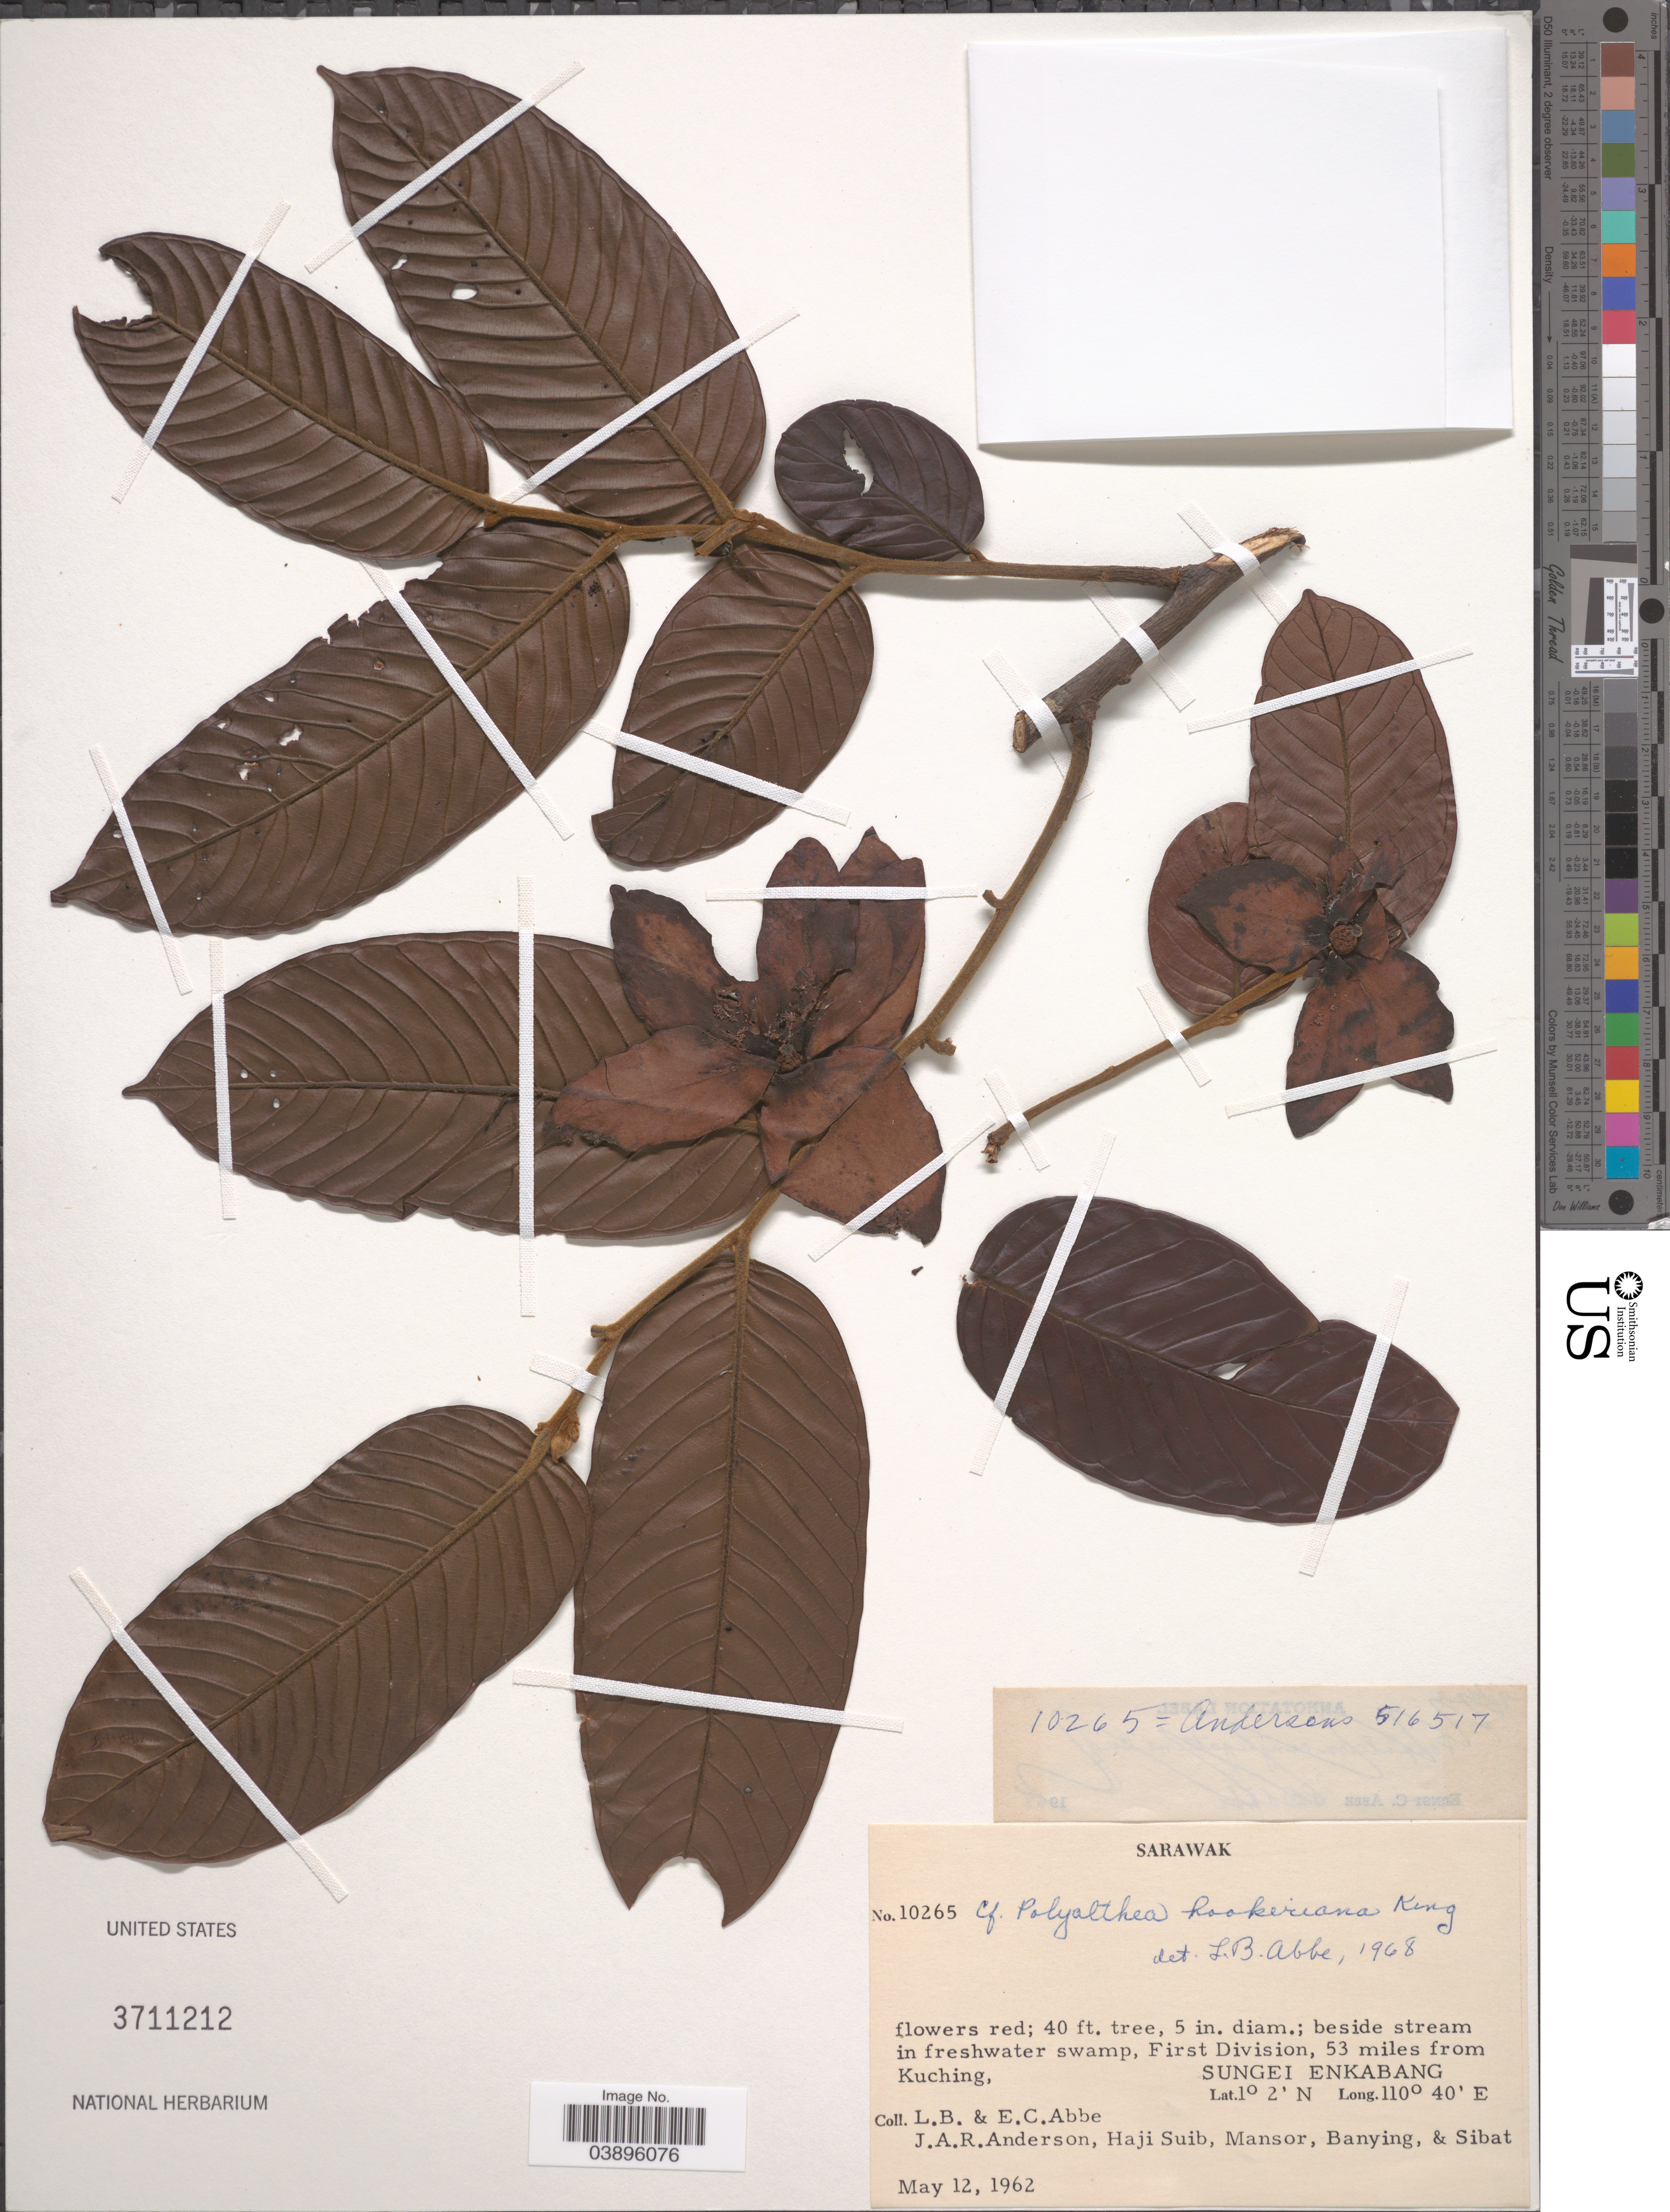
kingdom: Plantae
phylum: Tracheophyta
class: Magnoliopsida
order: Magnoliales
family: Annonaceae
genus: Monoon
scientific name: Monoon hookerianum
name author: (King) B. Xue & R.M.K. Saunders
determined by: Wagner, W. L., (BOT), Smithsonian Institution - National Museum of Natural History (UNITED STATES)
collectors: L. B. Abbe, E. C. Abbe, J. A. R. Anderson, H. Suib & et al.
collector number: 10265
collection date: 1962-05-12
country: Malaysia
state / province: Sarawak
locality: Beside stream in freshwater swamp, First Division, 53 miles from Kuching, Sungei Enkabang.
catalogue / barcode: US 3711212